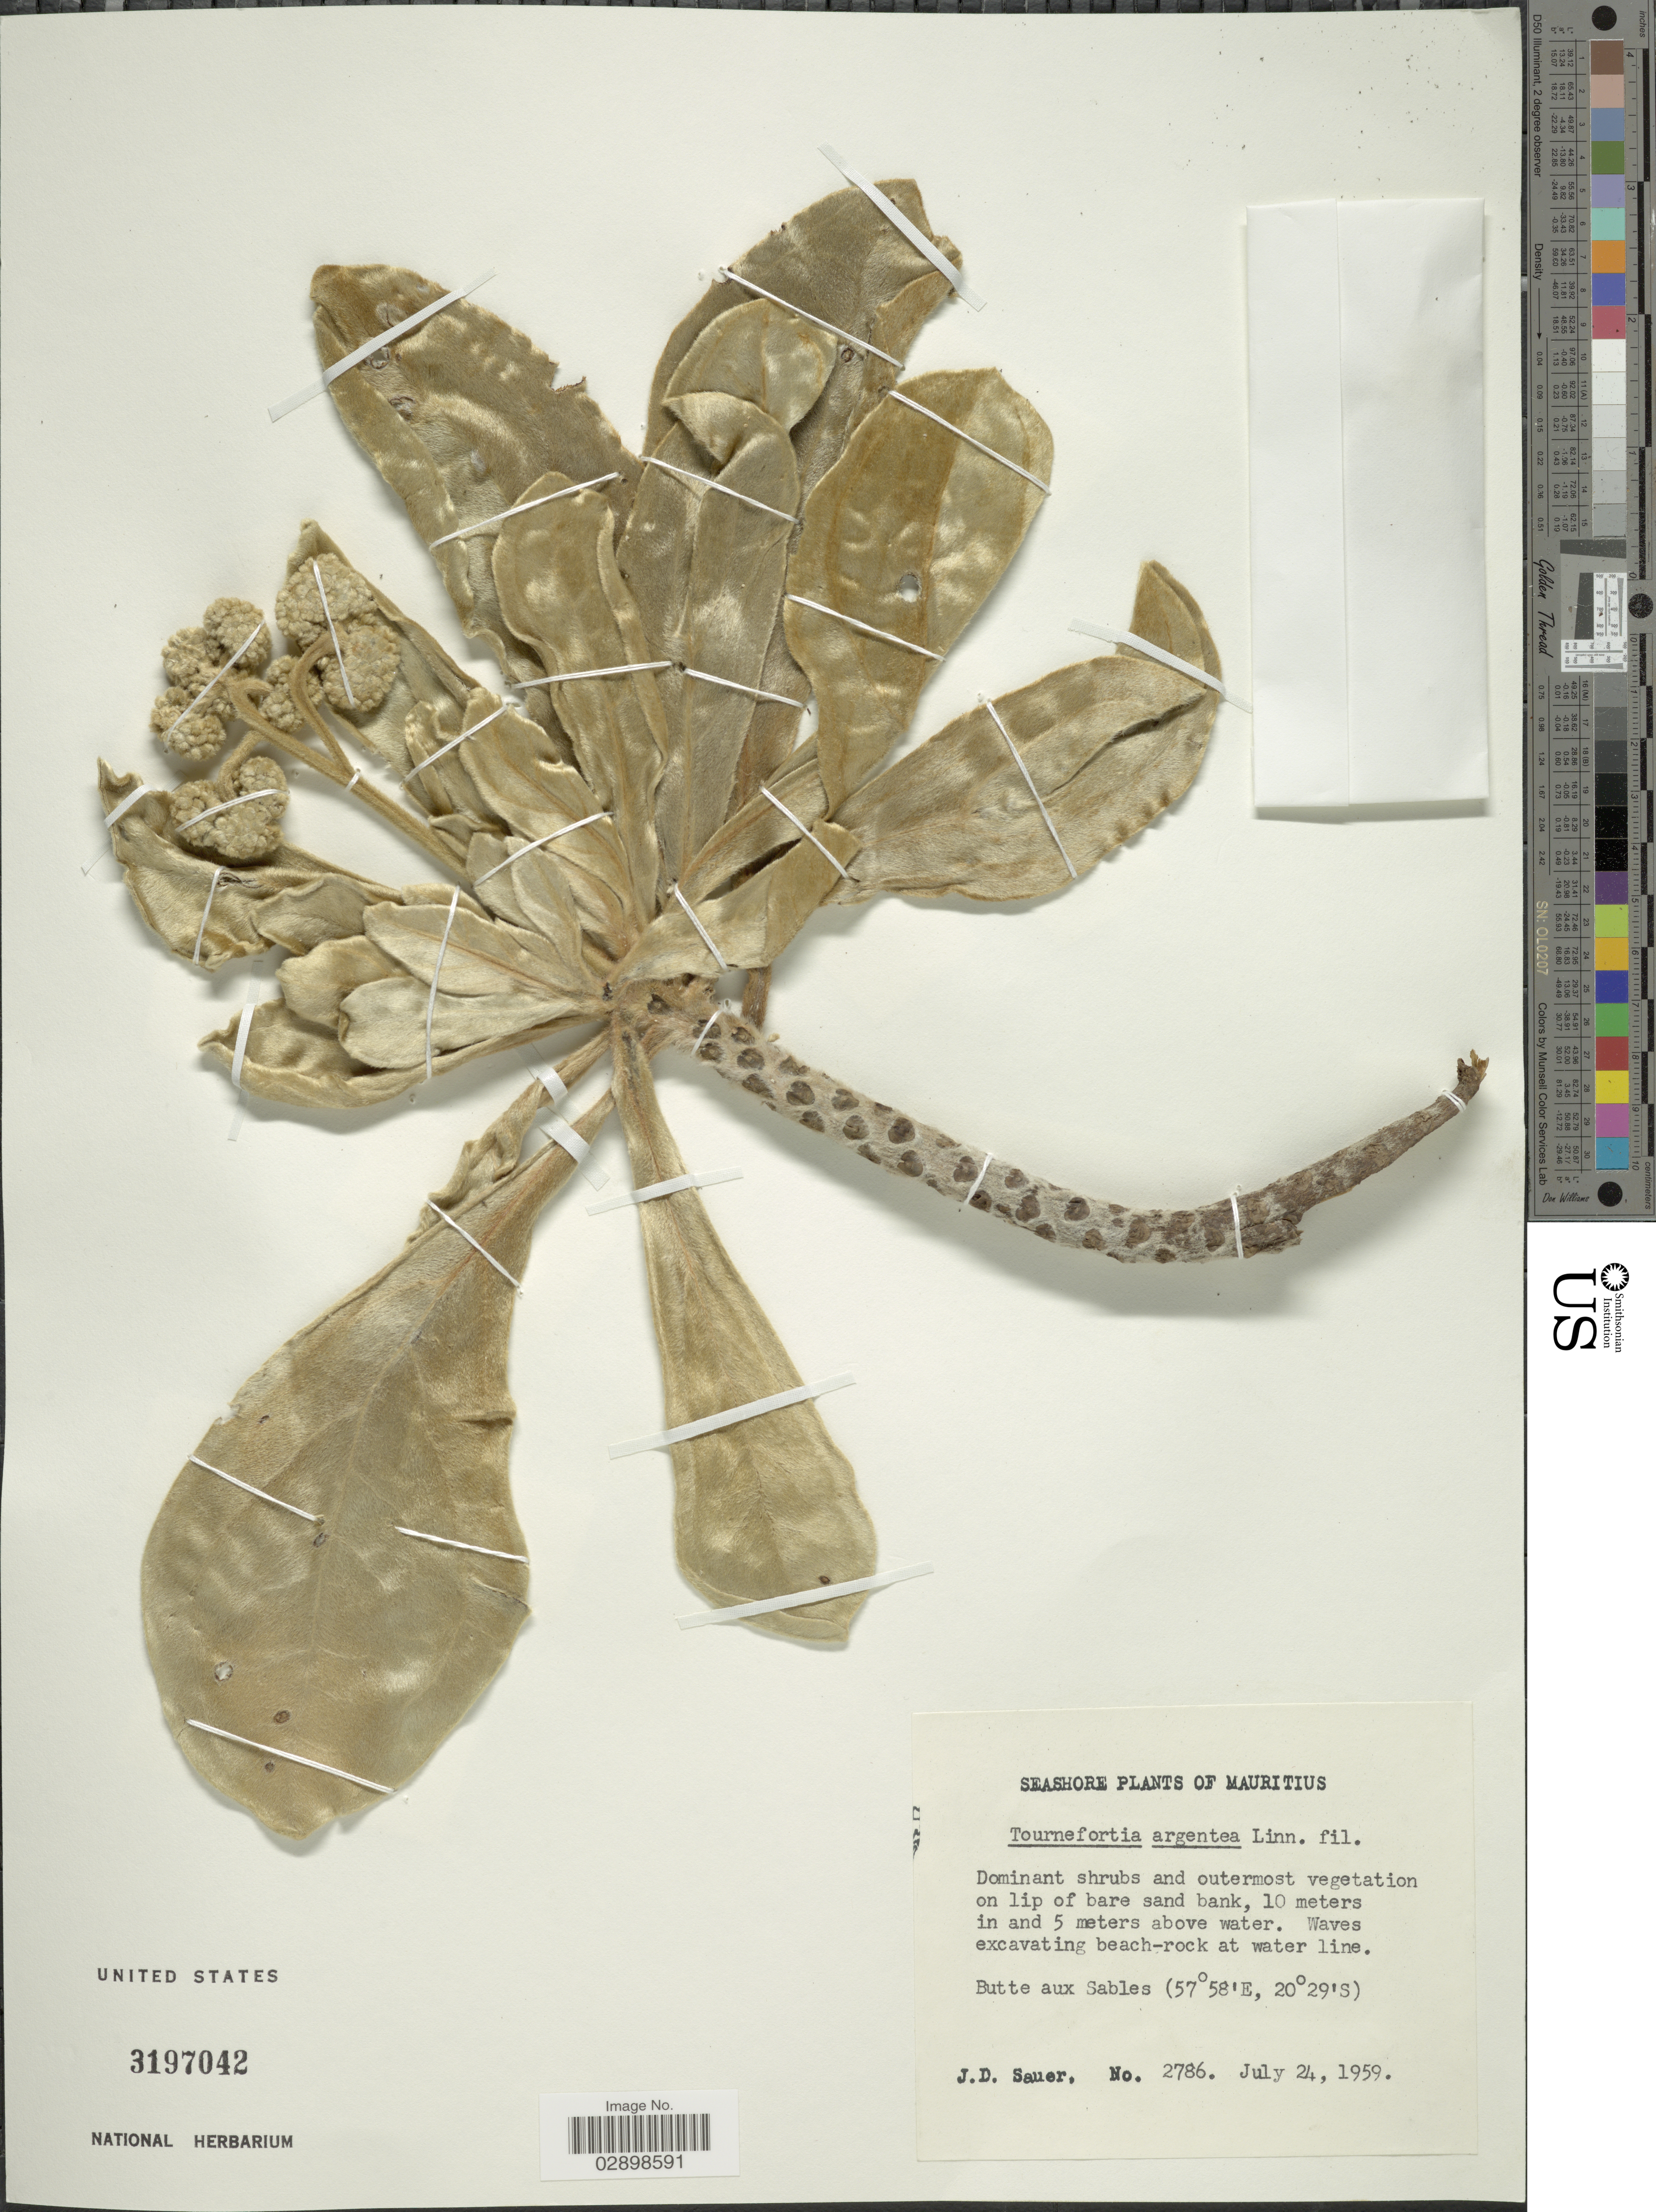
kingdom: Plantae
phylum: Tracheophyta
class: Magnoliopsida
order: Boraginales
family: Heliotropiaceae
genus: Tournefortia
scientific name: Tournefortia argentea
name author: L. f.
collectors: J. D. Sauer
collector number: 2786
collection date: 1959-07-24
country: Mauritius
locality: Seashore plants of Mauritius. Butte aux Sables.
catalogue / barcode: US 3197042